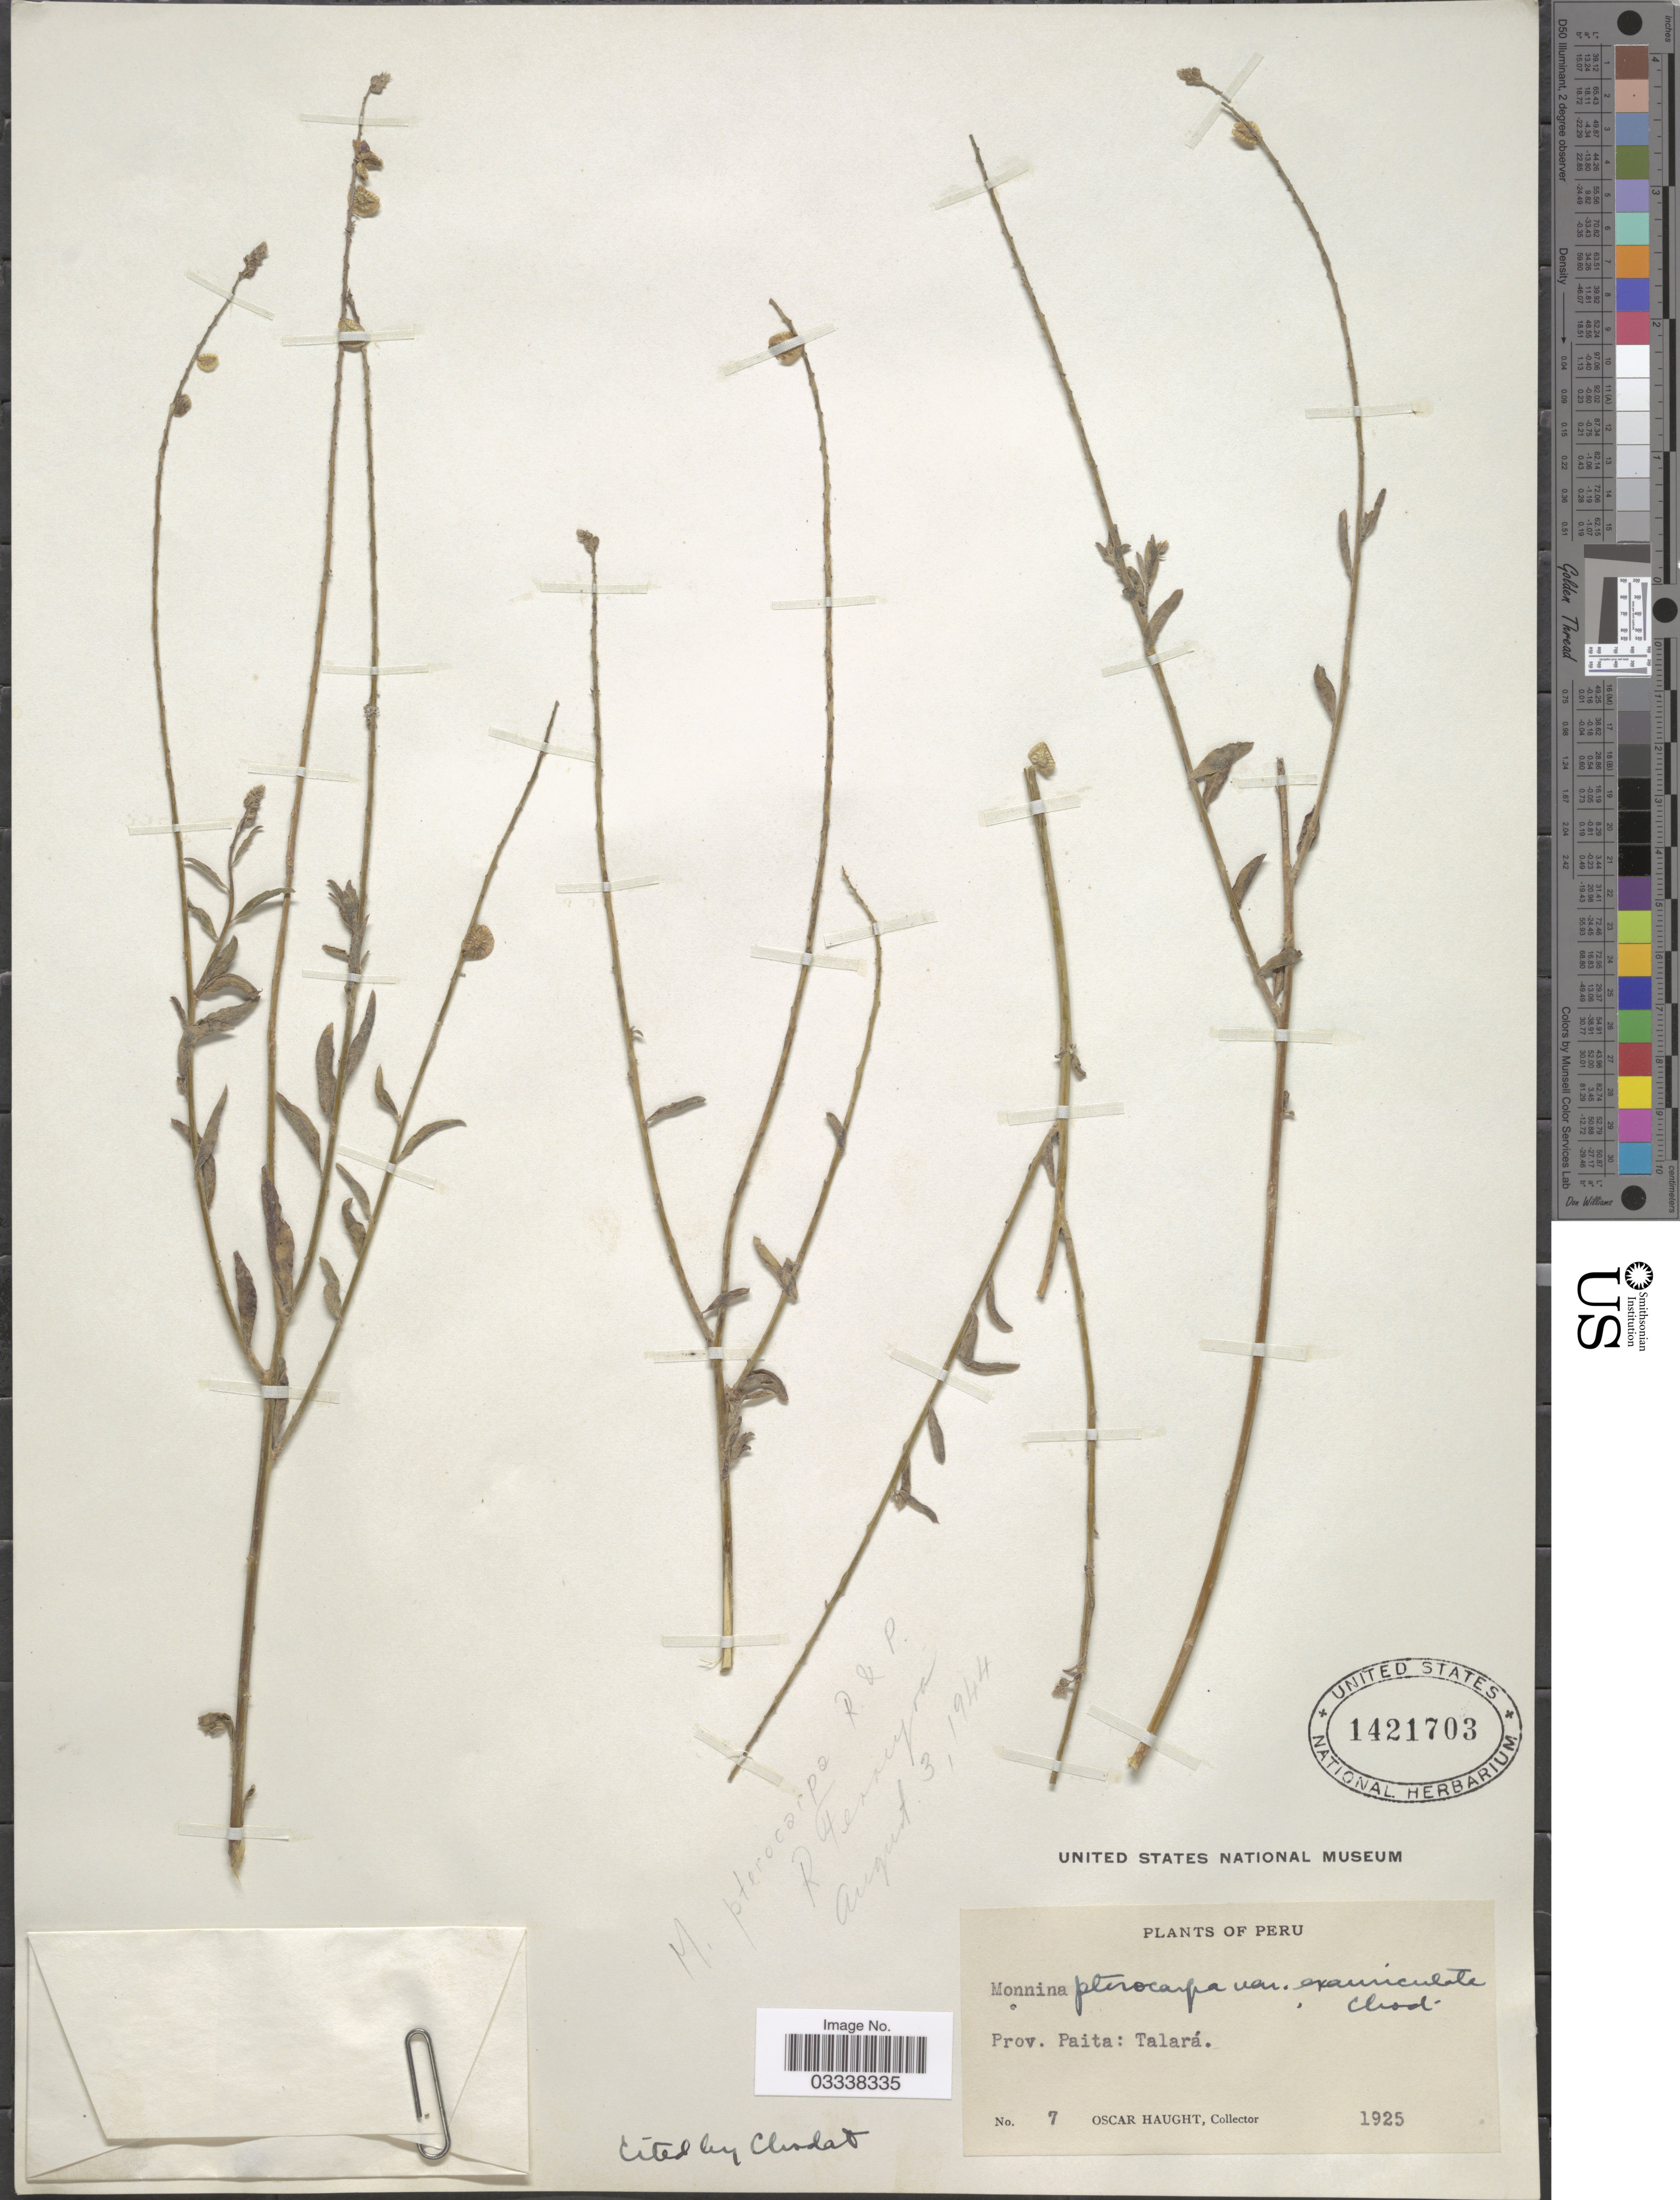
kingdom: Plantae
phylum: Tracheophyta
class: Magnoliopsida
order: Fabales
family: Polygalaceae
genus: Monnina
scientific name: Monnina pterocarpa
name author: Ruiz & Pav.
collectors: O. L. Haught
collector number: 7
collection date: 1925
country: Peru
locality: Prov. Paita: Talará.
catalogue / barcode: US 1421703